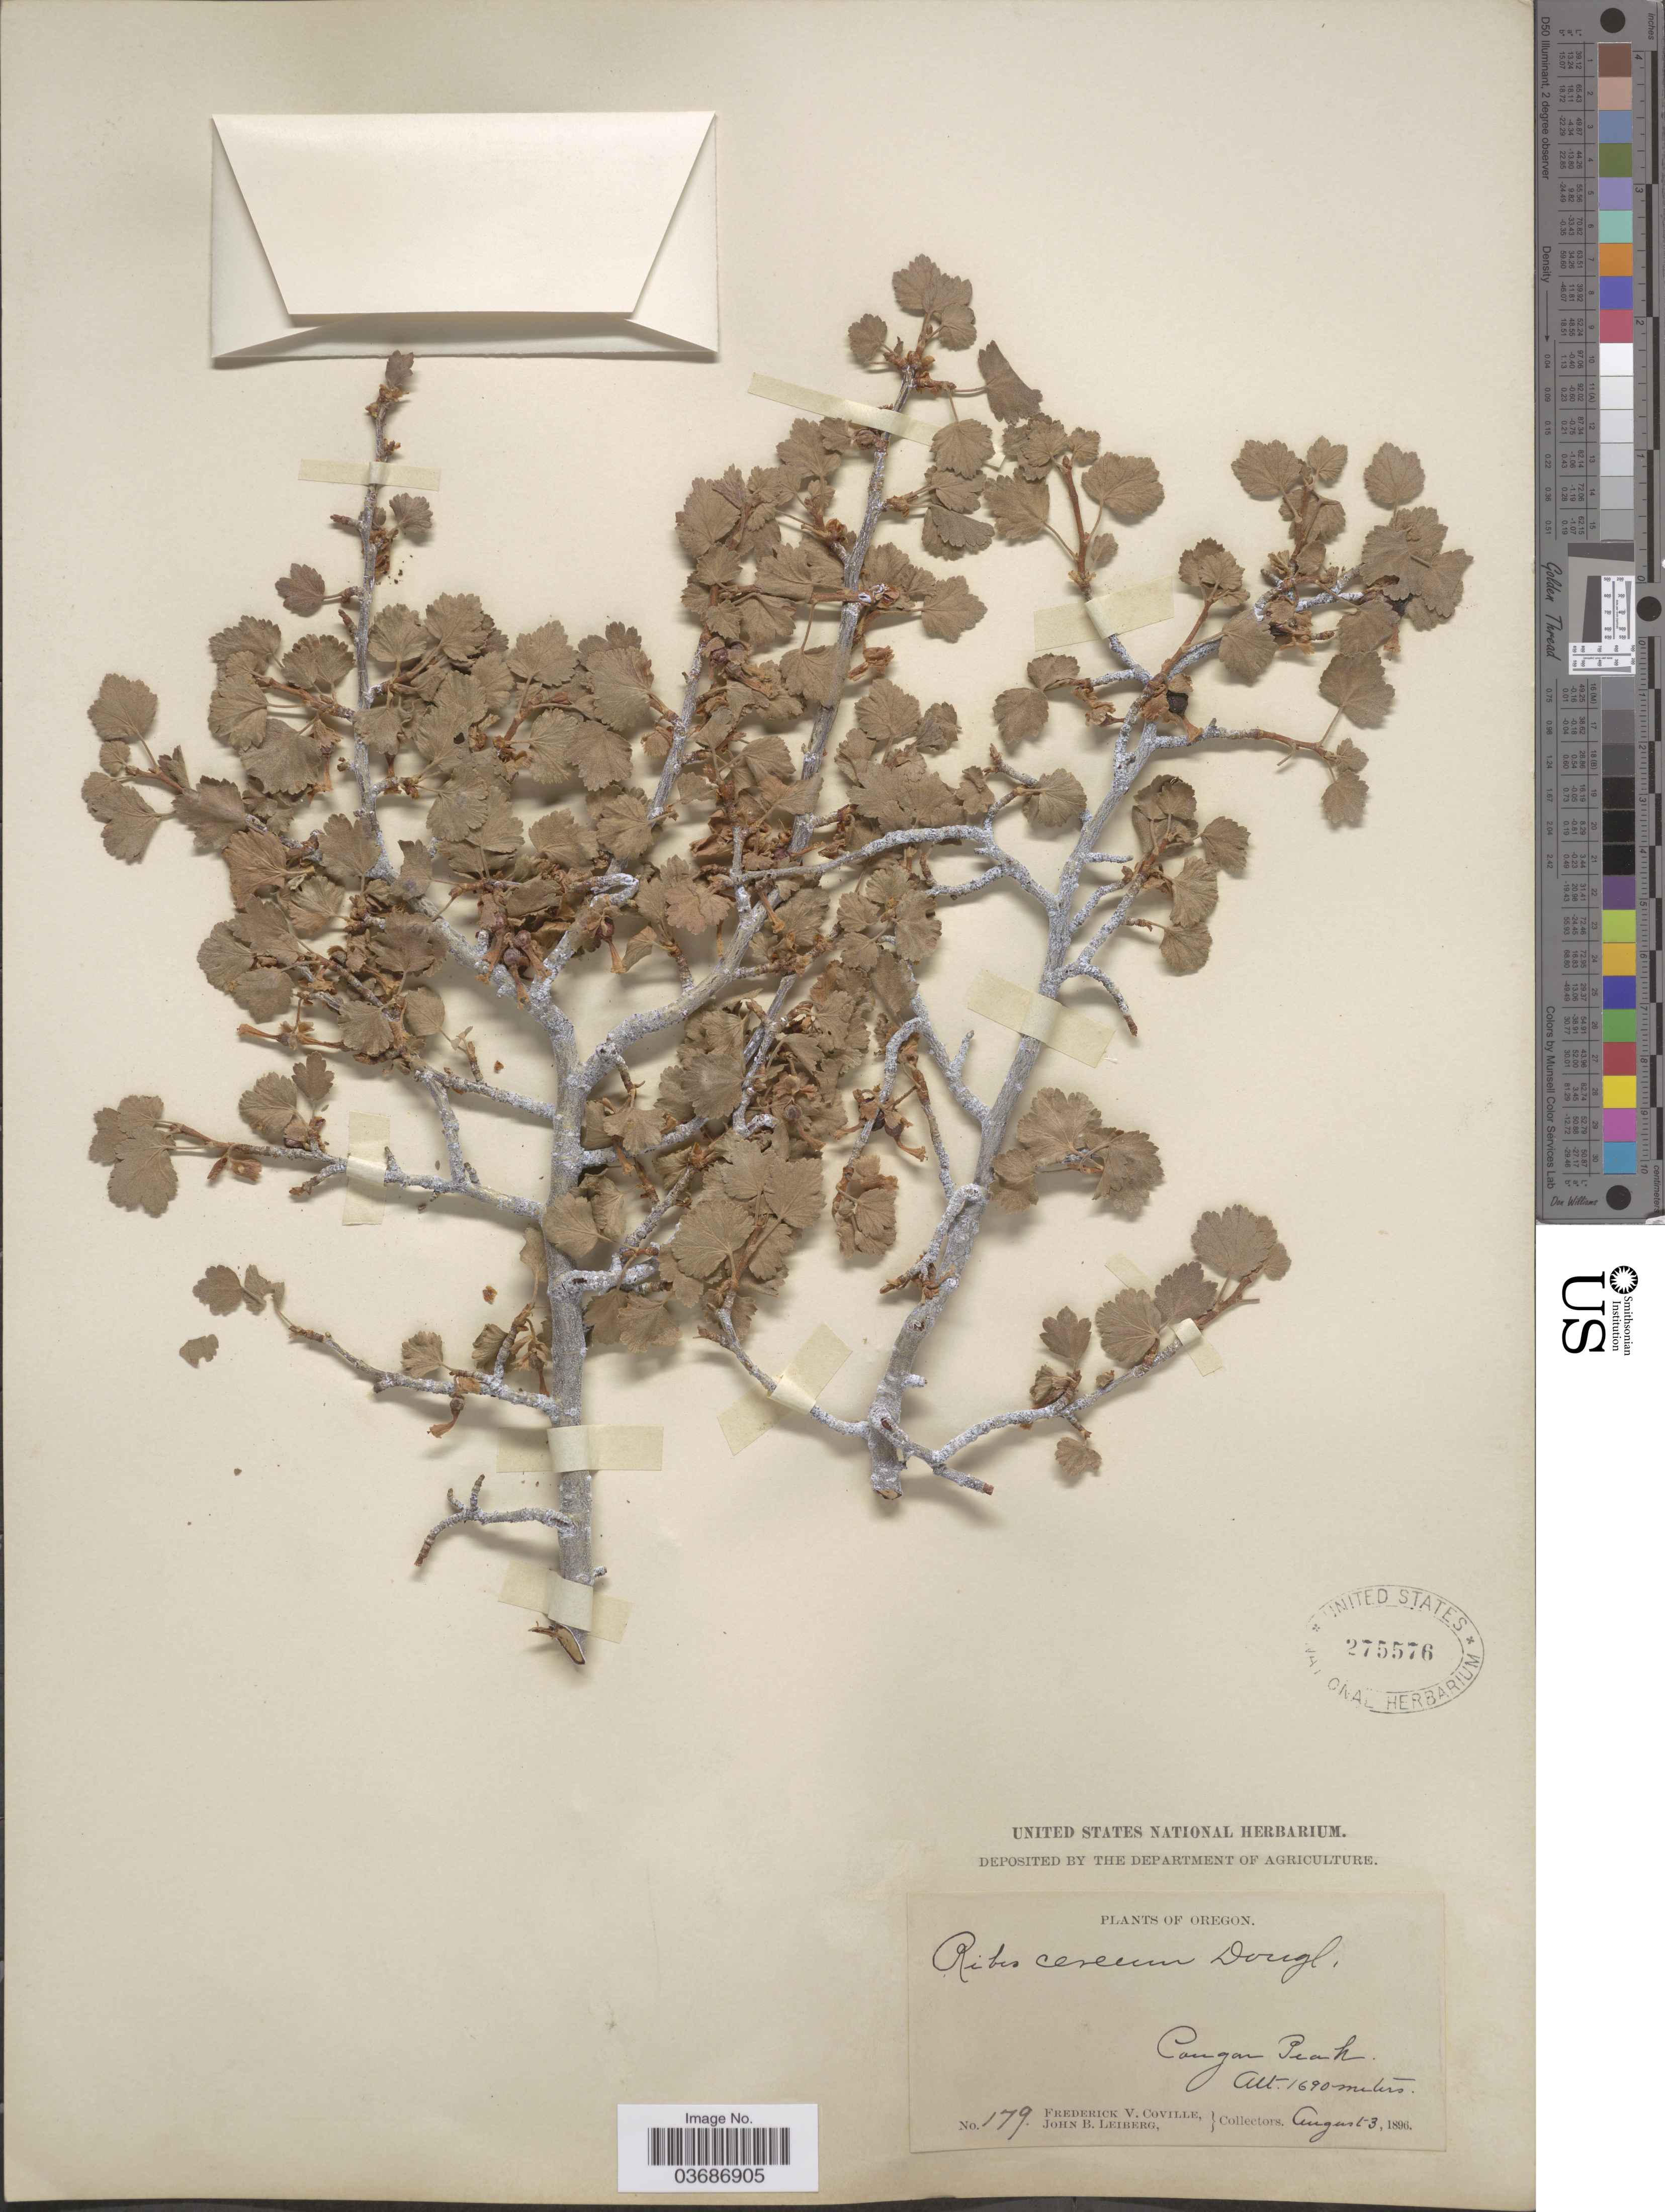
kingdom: Plantae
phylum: Tracheophyta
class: Magnoliopsida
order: Saxifragales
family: Grossulariaceae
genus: Ribes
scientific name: Ribes cereum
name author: Douglas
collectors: F. V. Coville & J. B. Leiberg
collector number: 179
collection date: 1896-08-03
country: United States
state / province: Oregon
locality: Cougar Peak.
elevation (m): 1690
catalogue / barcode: US 275576